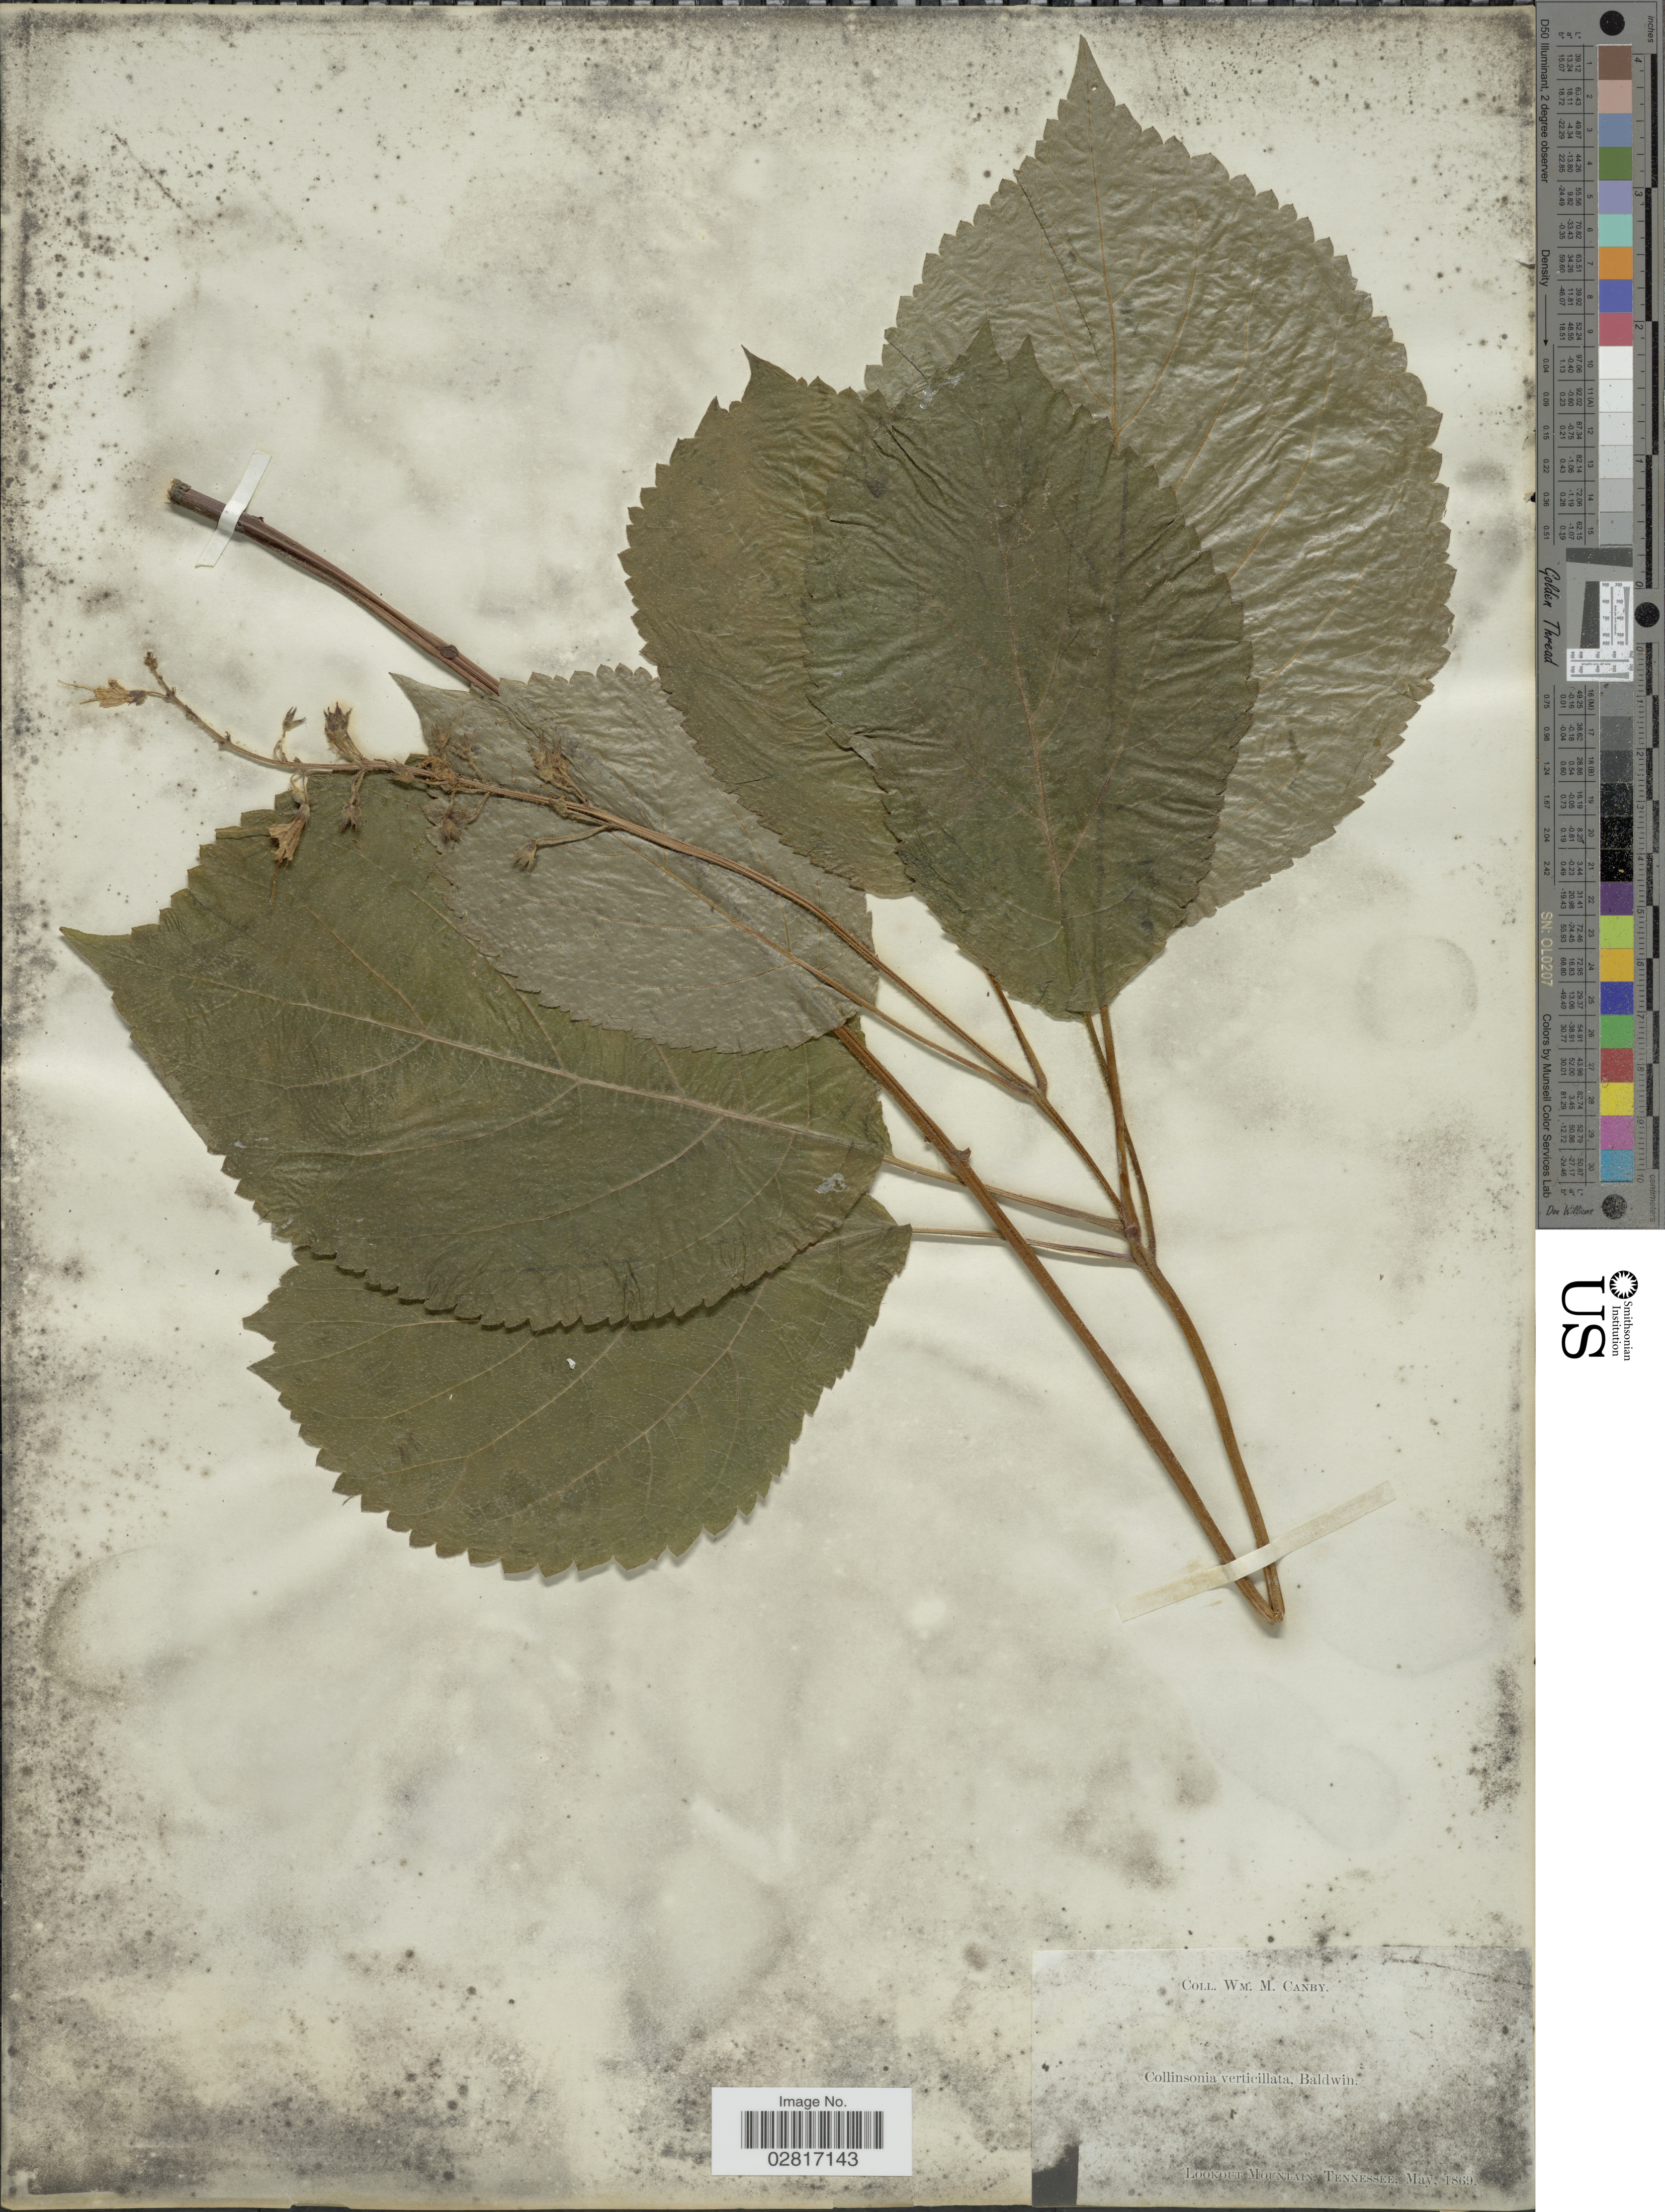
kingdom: Plantae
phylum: Tracheophyta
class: Magnoliopsida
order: Lamiales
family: Lamiaceae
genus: Collinsonia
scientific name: Collinsonia verticillata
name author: Baldwin ex Elliott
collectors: W. M. Canby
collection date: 1869-05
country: United States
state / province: Tennessee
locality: Lookout Mountain.